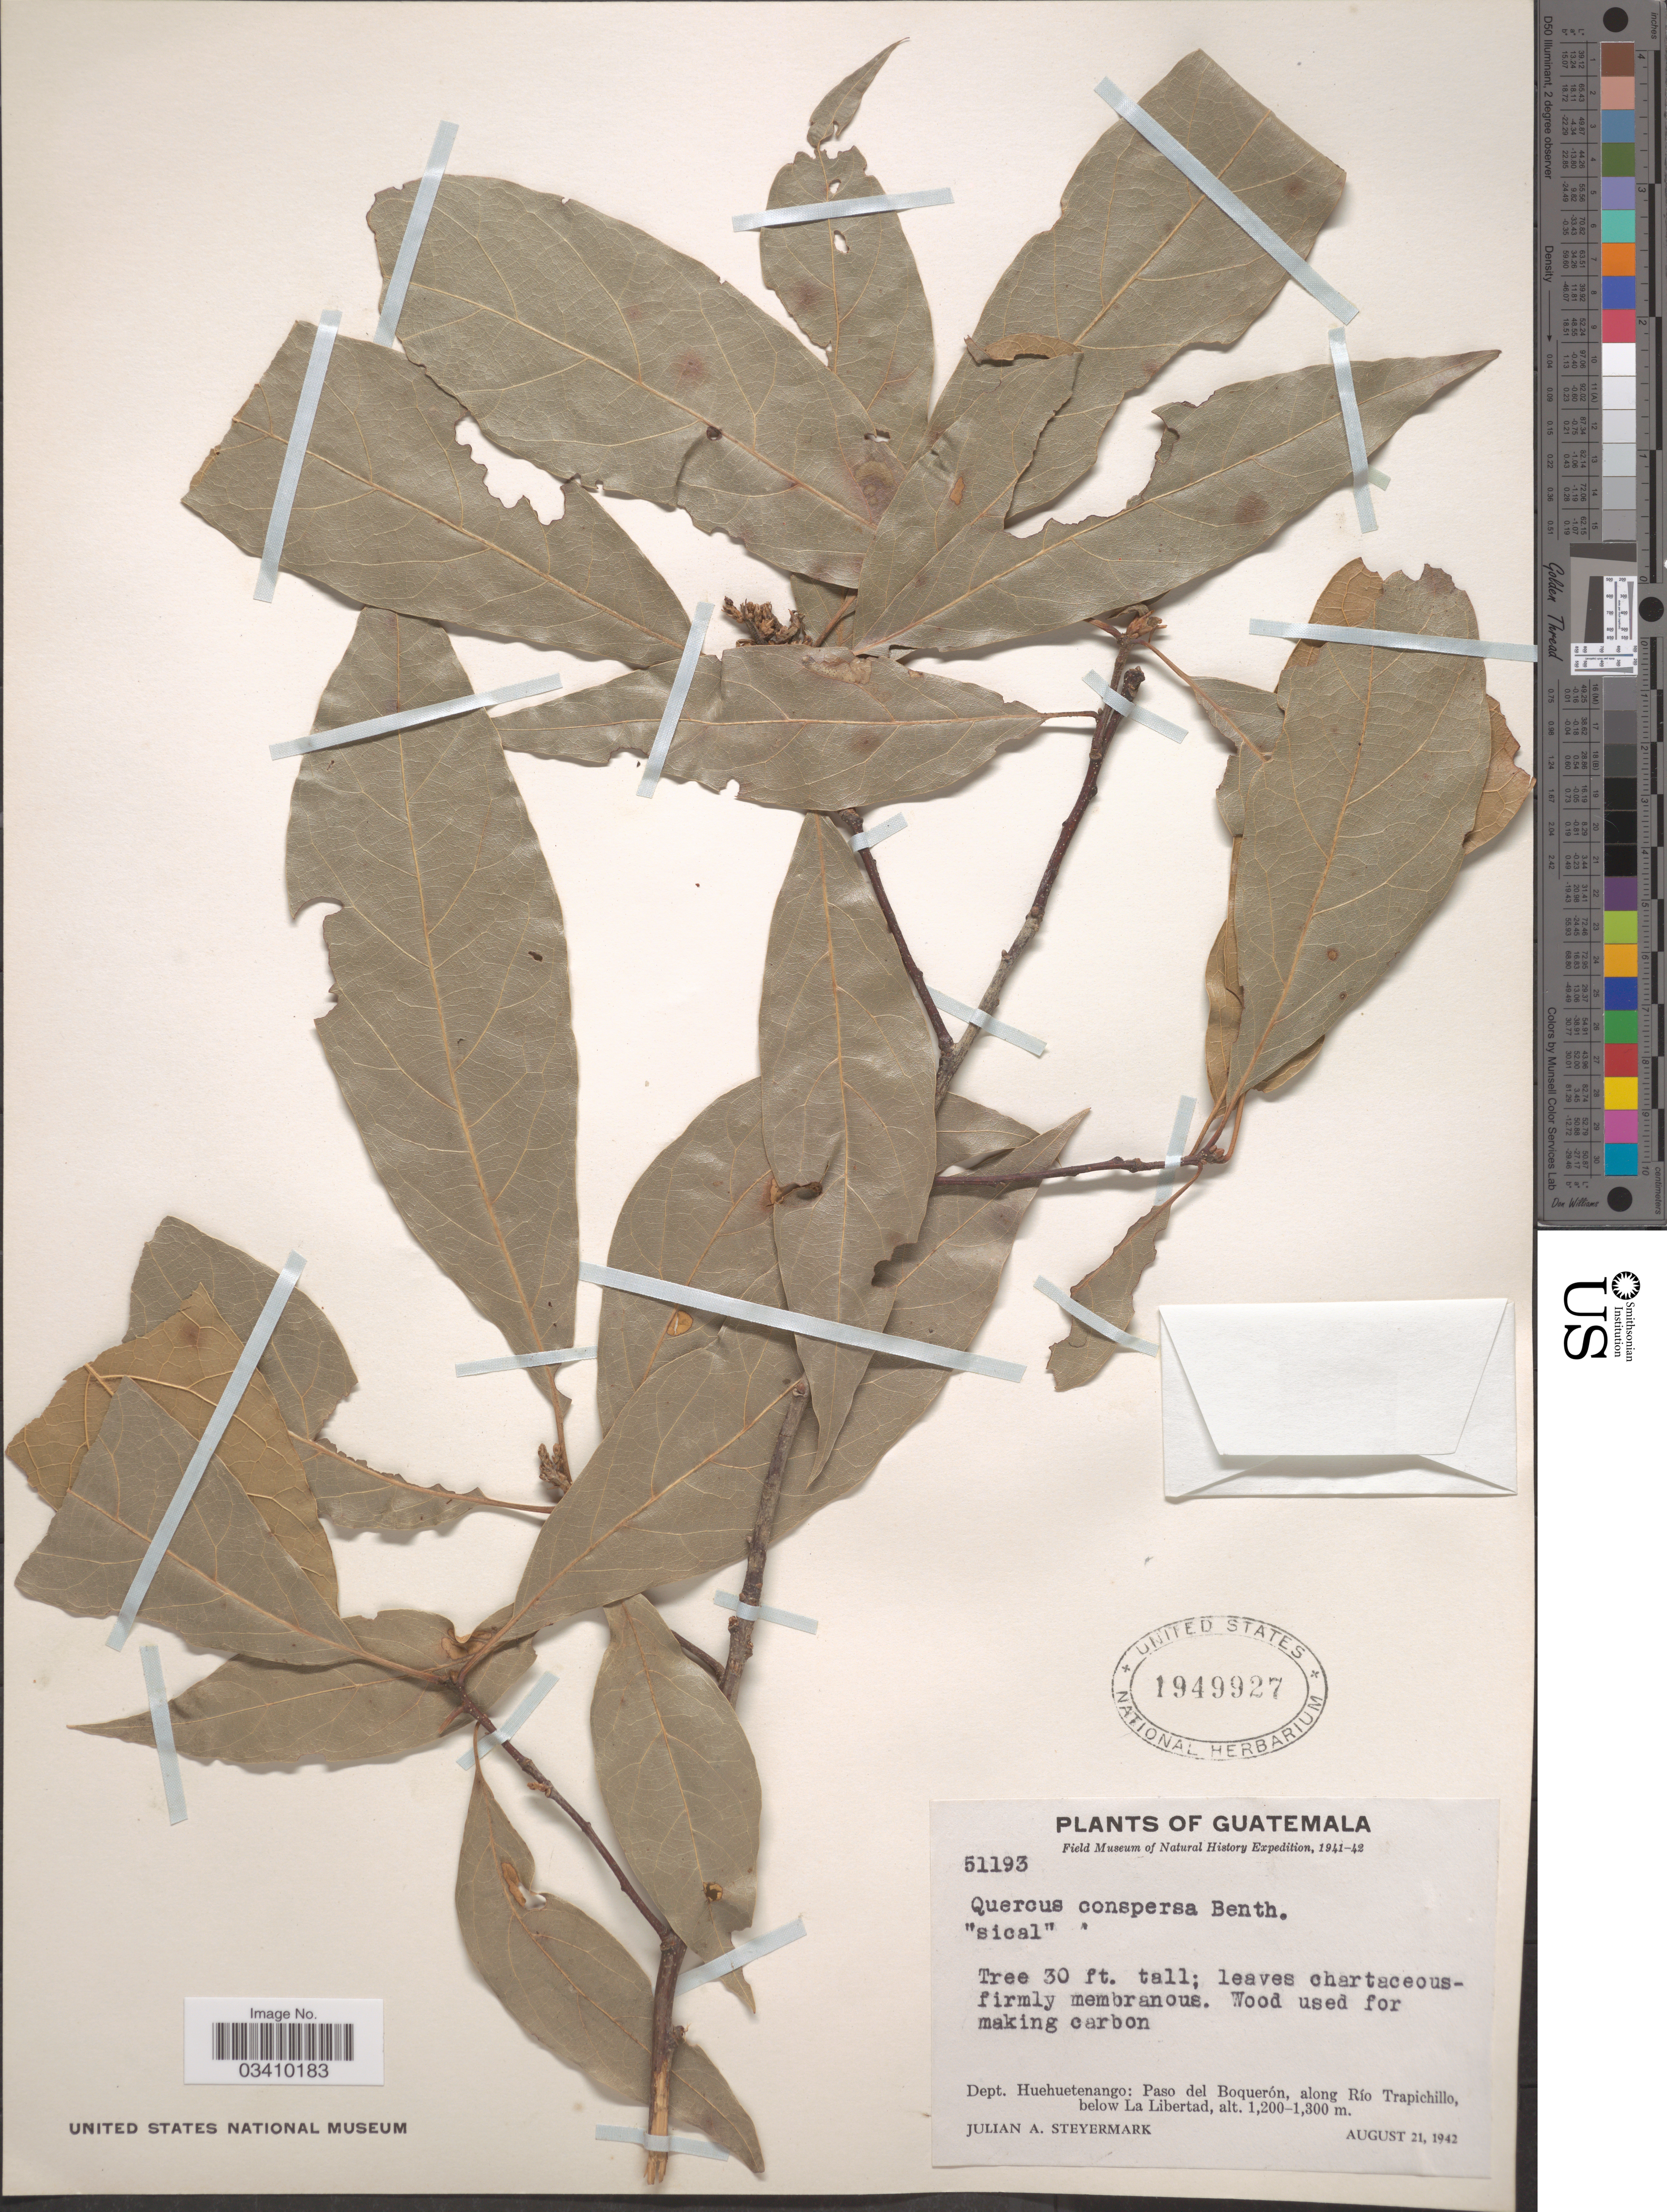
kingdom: Plantae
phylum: Tracheophyta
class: Magnoliopsida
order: Fagales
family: Fagaceae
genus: Quercus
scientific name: Quercus conspersa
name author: Benth.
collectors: P. C. Standley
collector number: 51193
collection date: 1942-08-21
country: Guatemala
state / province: Huehuetenango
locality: Dept. Huehuetenango: Paso del Boquerón, along Río Trapichillo, below La Libertad.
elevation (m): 1200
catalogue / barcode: US 1949927